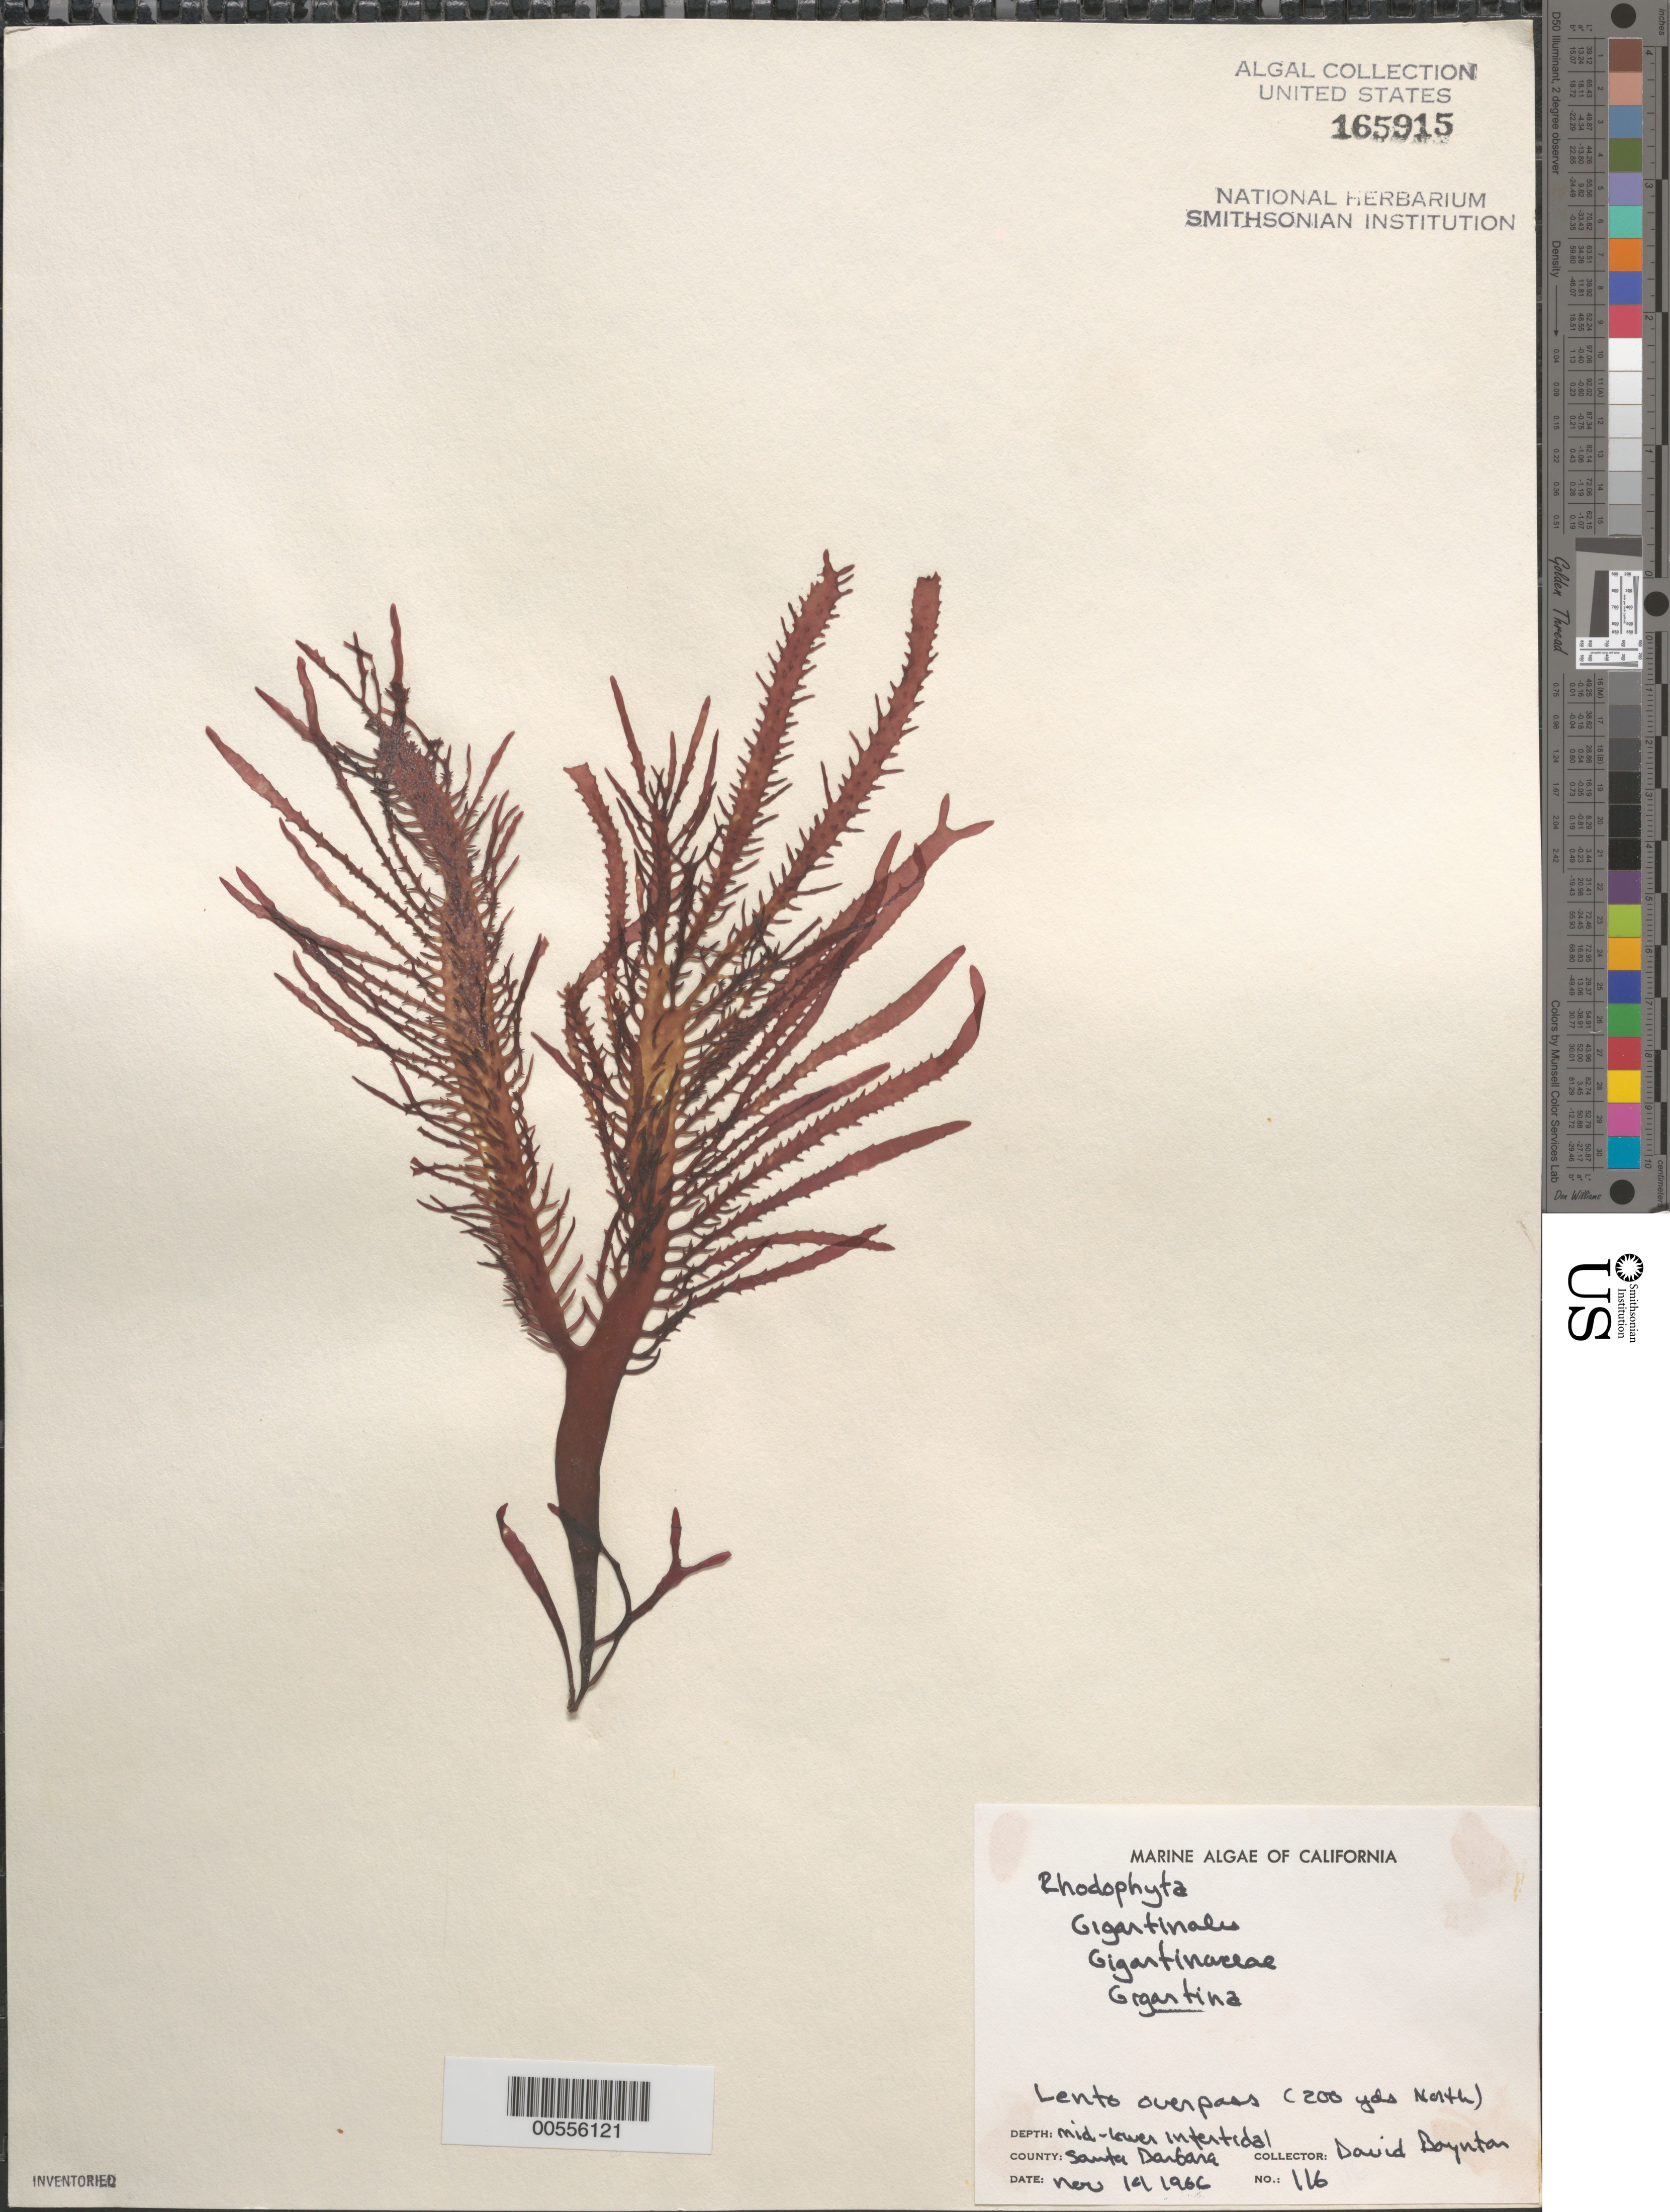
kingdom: Plantae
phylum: Rhodophyta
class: Florideophyceae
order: Gigartinales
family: Gigartinaceae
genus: Gigartina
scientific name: Gigartina sp.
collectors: D. Boynton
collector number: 116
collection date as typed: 14 Nov 1966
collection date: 1966-11-14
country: United States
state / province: California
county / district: Santa Barbara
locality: Lento Overpass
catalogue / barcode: US 165915